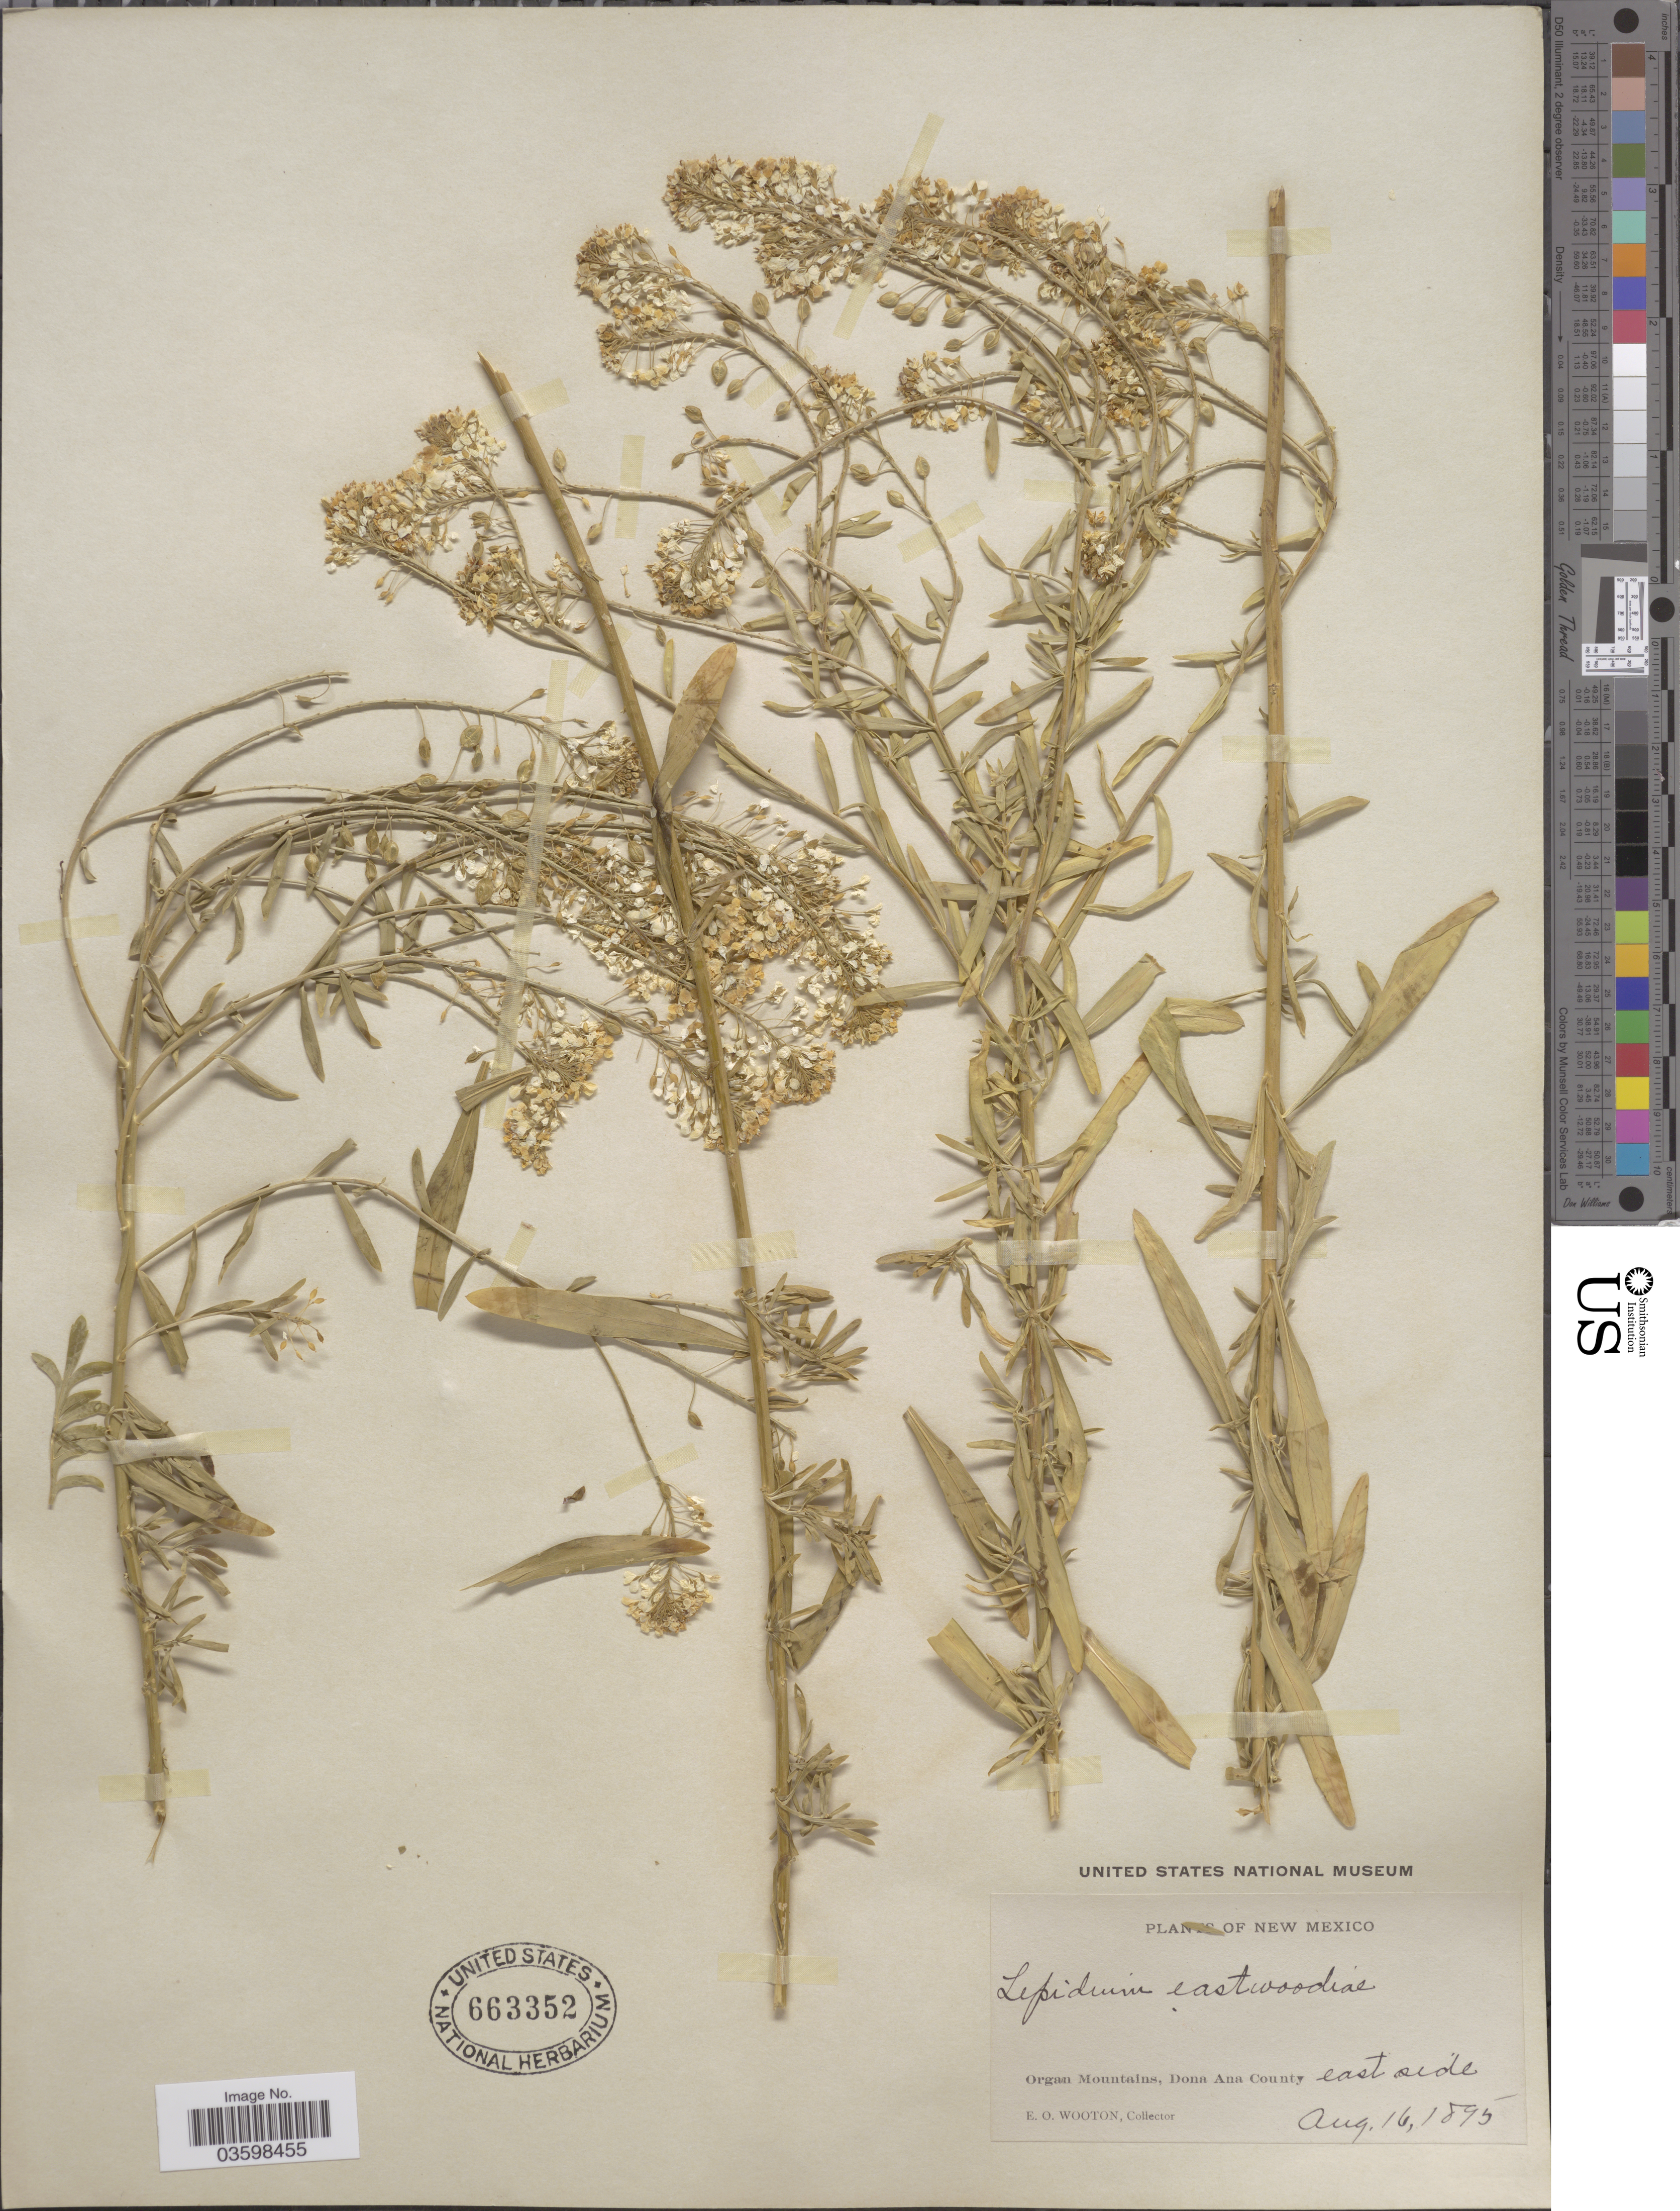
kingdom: Plantae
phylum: Tracheophyta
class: Magnoliopsida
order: Brassicales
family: Brassicaceae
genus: Lepidium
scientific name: Lepidium eastwoodiae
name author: Wooton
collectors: E. O. Wooton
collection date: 1895-08-16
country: United States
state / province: New Mexico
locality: Organ Mountains, Dona Ana County, east side.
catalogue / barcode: US 663352